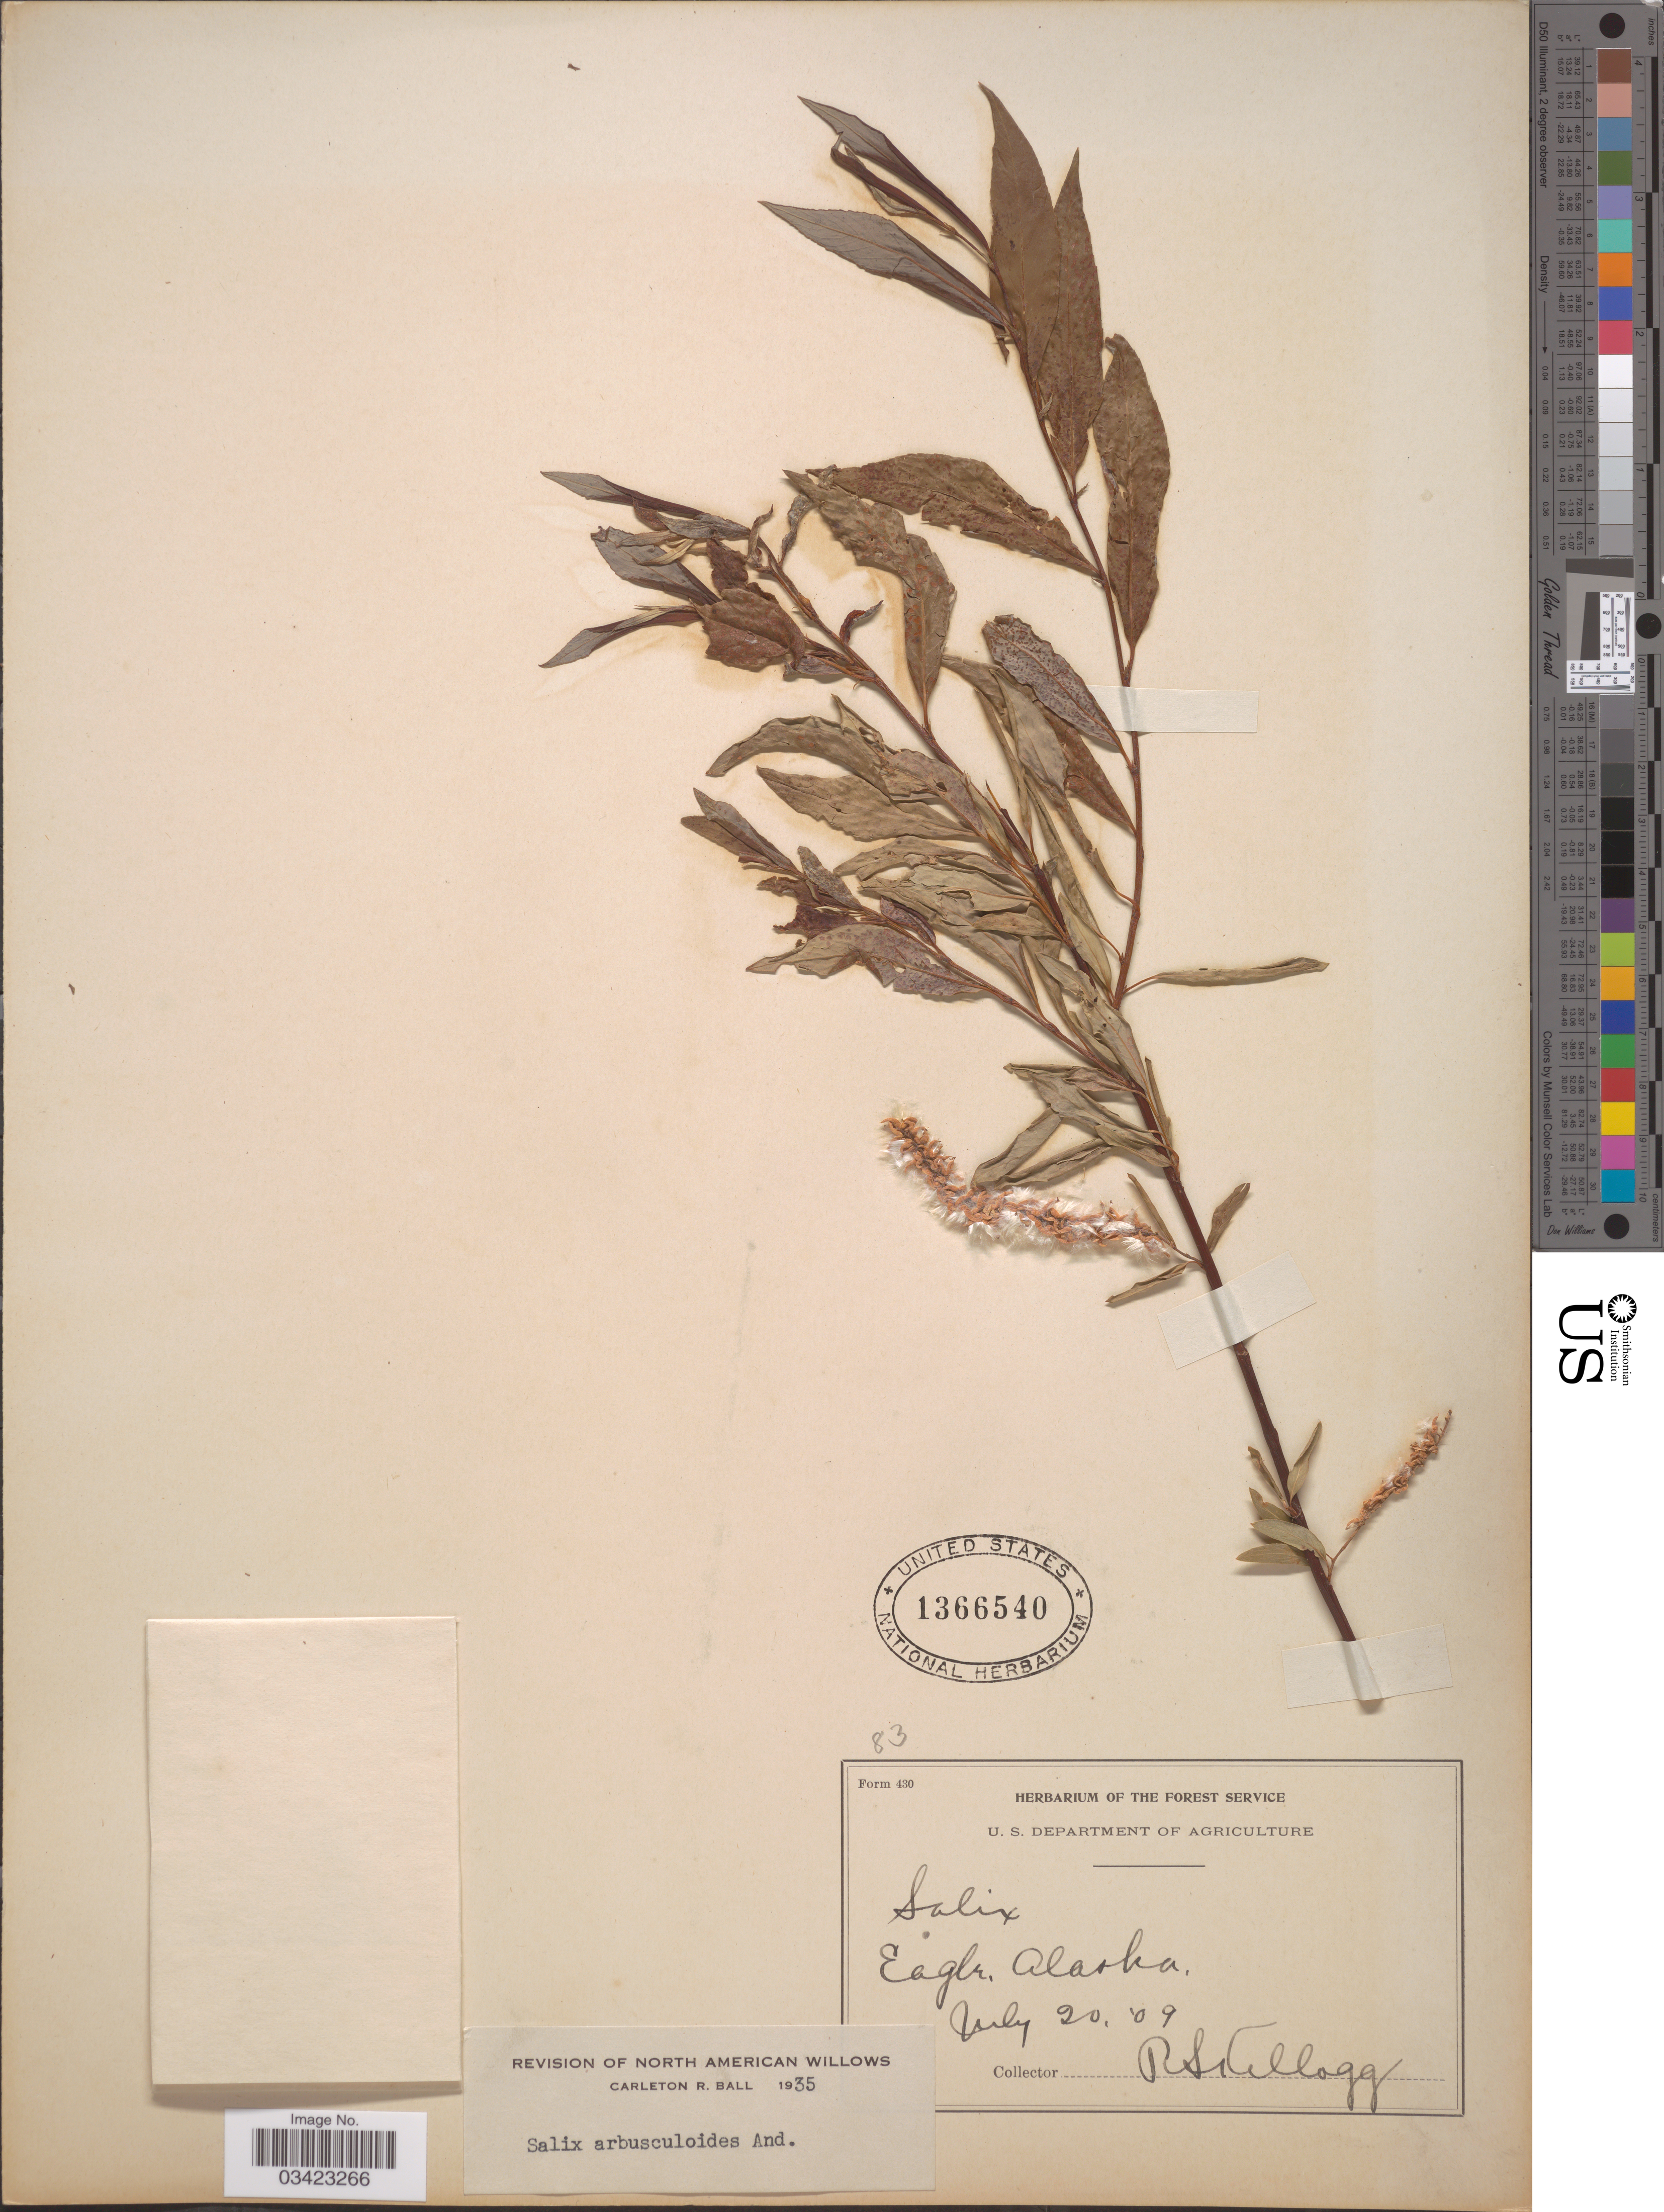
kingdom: Plantae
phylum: Tracheophyta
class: Magnoliopsida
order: Malpighiales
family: Salicaceae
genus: Salix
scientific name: Salix arbusculoides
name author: Andersson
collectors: R. Kellogg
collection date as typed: Transcribed d/m/y: 20/7/9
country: United States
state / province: Alaska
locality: Eagle.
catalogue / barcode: US 1366540